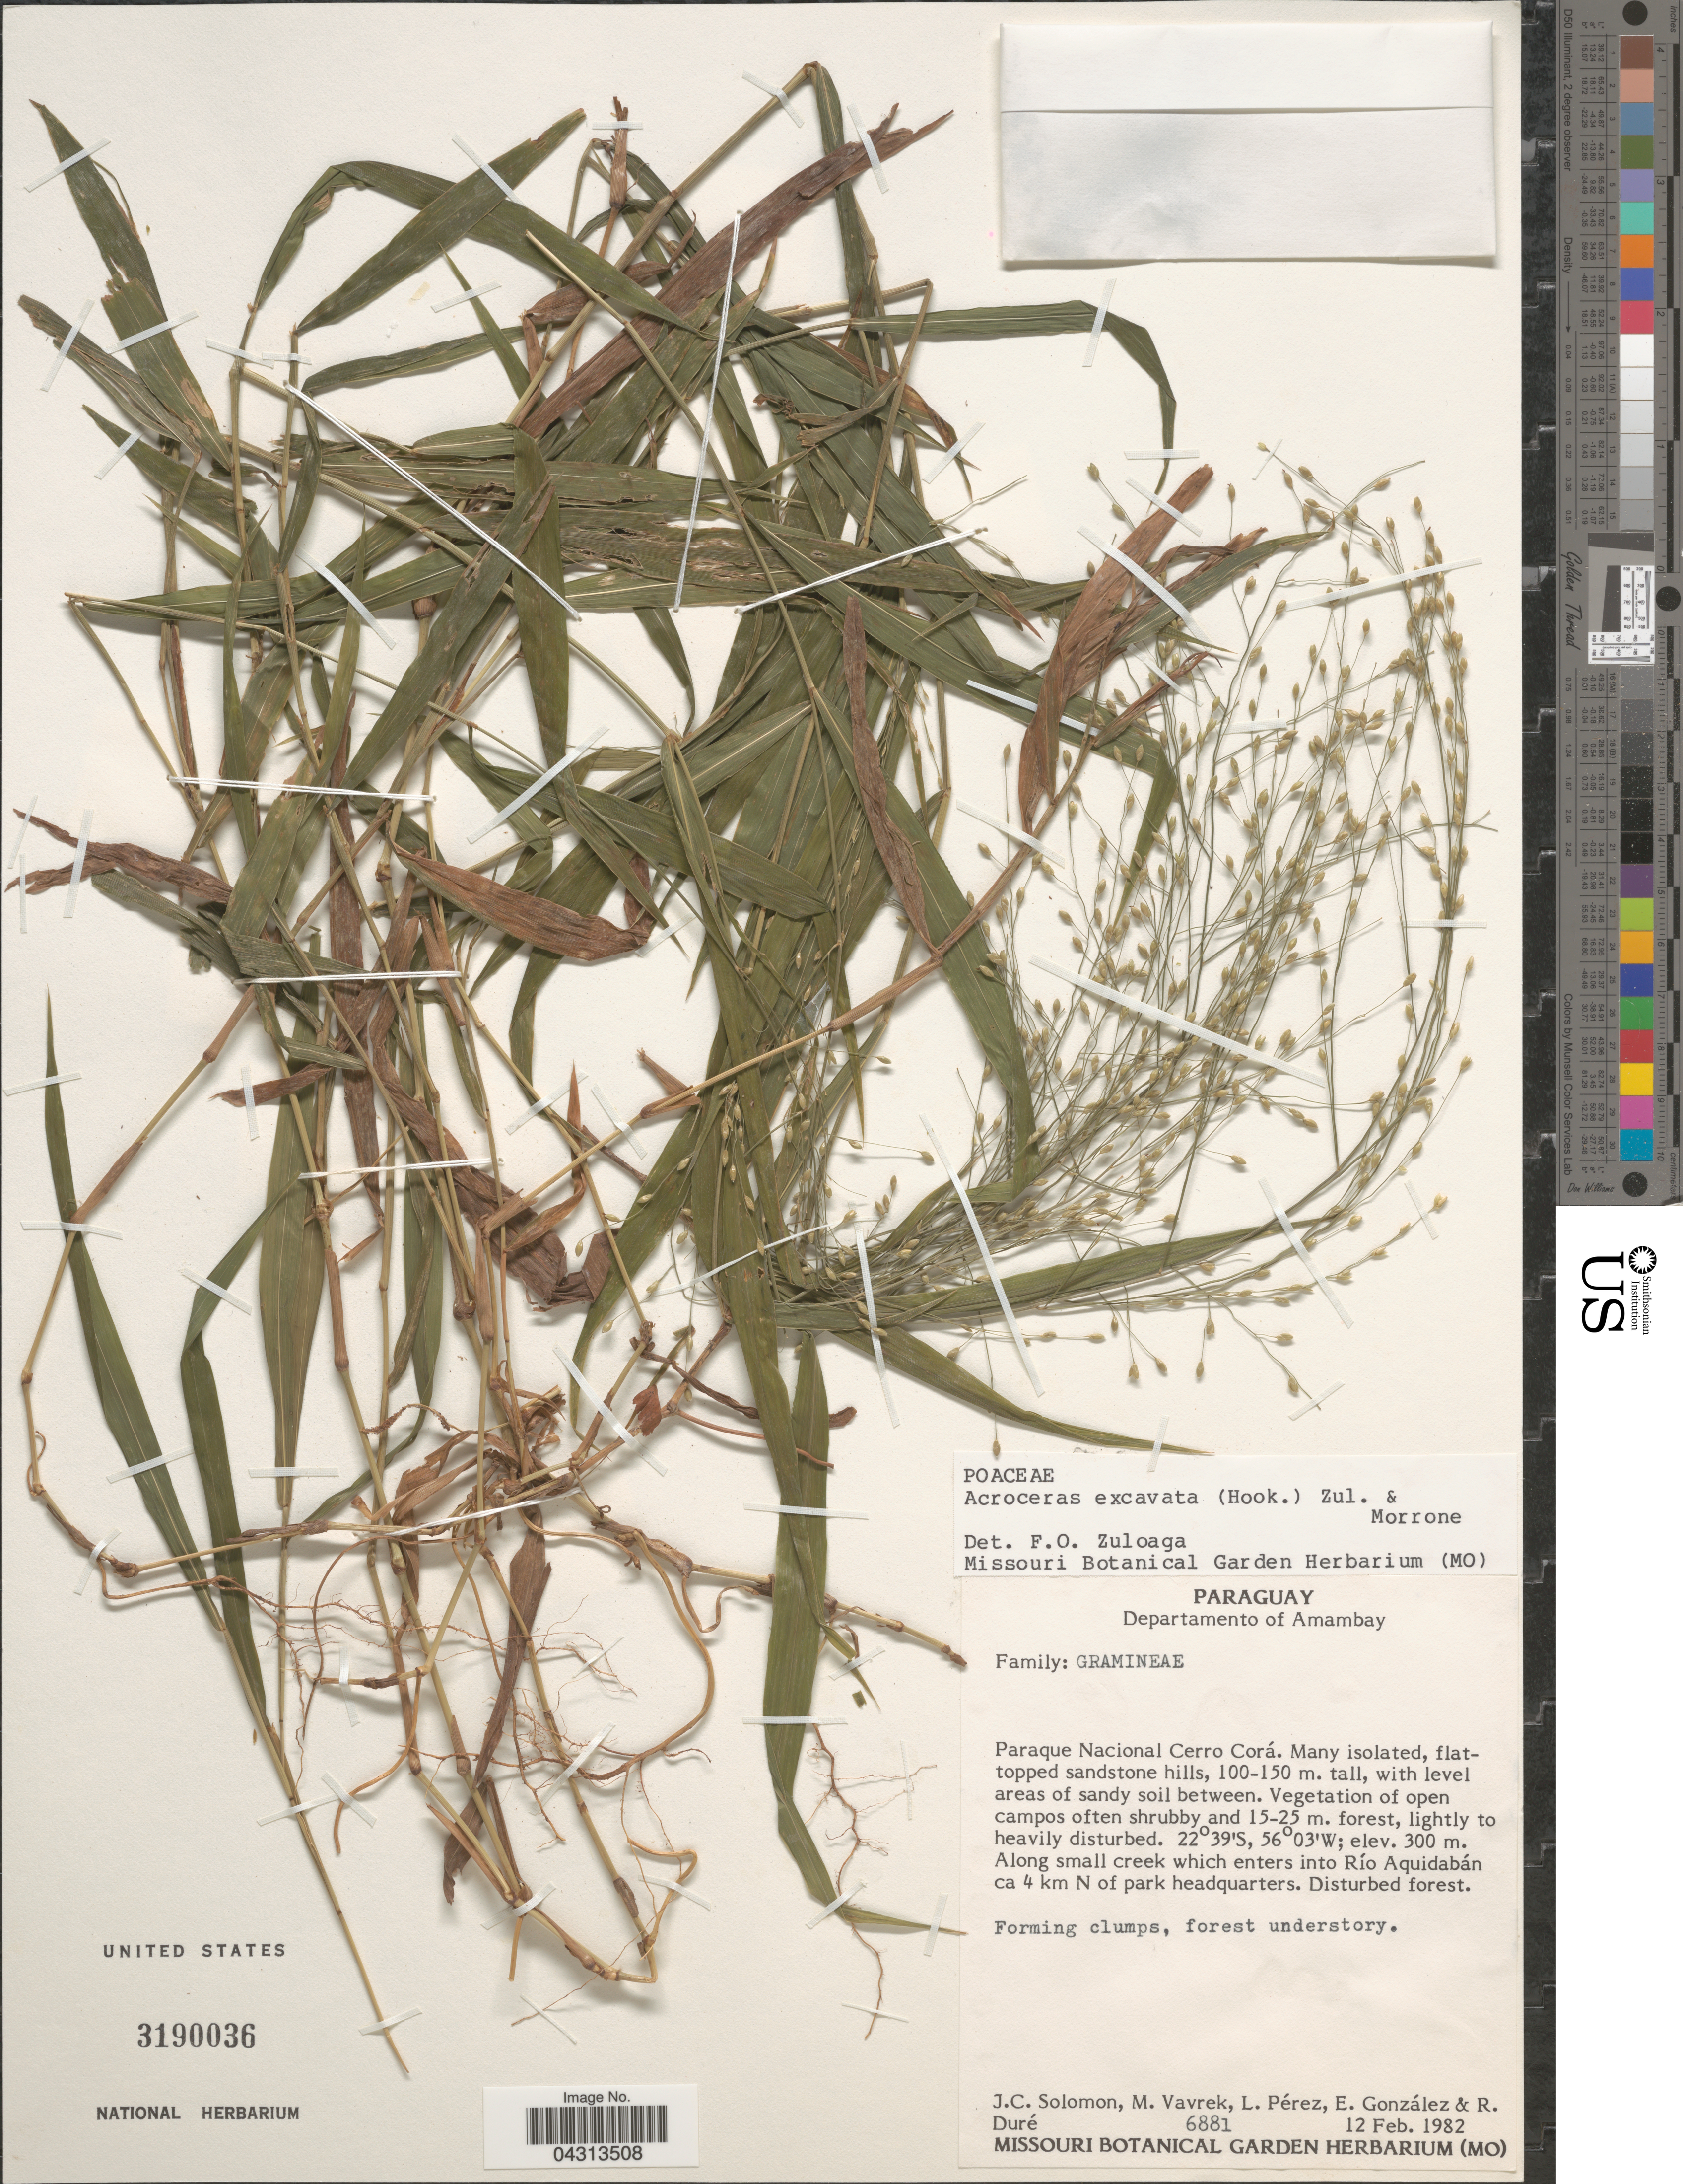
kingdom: Plantae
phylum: Tracheophyta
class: Liliopsida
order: Poales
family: Poaceae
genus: Acroceras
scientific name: Acroceras excavatum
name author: (Henr.) Zuloaga & Morrone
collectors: J. C. Solomon, M. Vavrek, L. Pérez, E. González & R. Duré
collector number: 6881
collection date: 1982-02-12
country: Paraguay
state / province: Amambay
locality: Departamento of Amambay. Paraque Nacional Cerro Corá. Many isolated, flat-topped sandstone hills. Along small creek which enters into Río Aquidabán ca 4 km N of park headquarters. Disturbed forest.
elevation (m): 300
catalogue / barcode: US 3190036